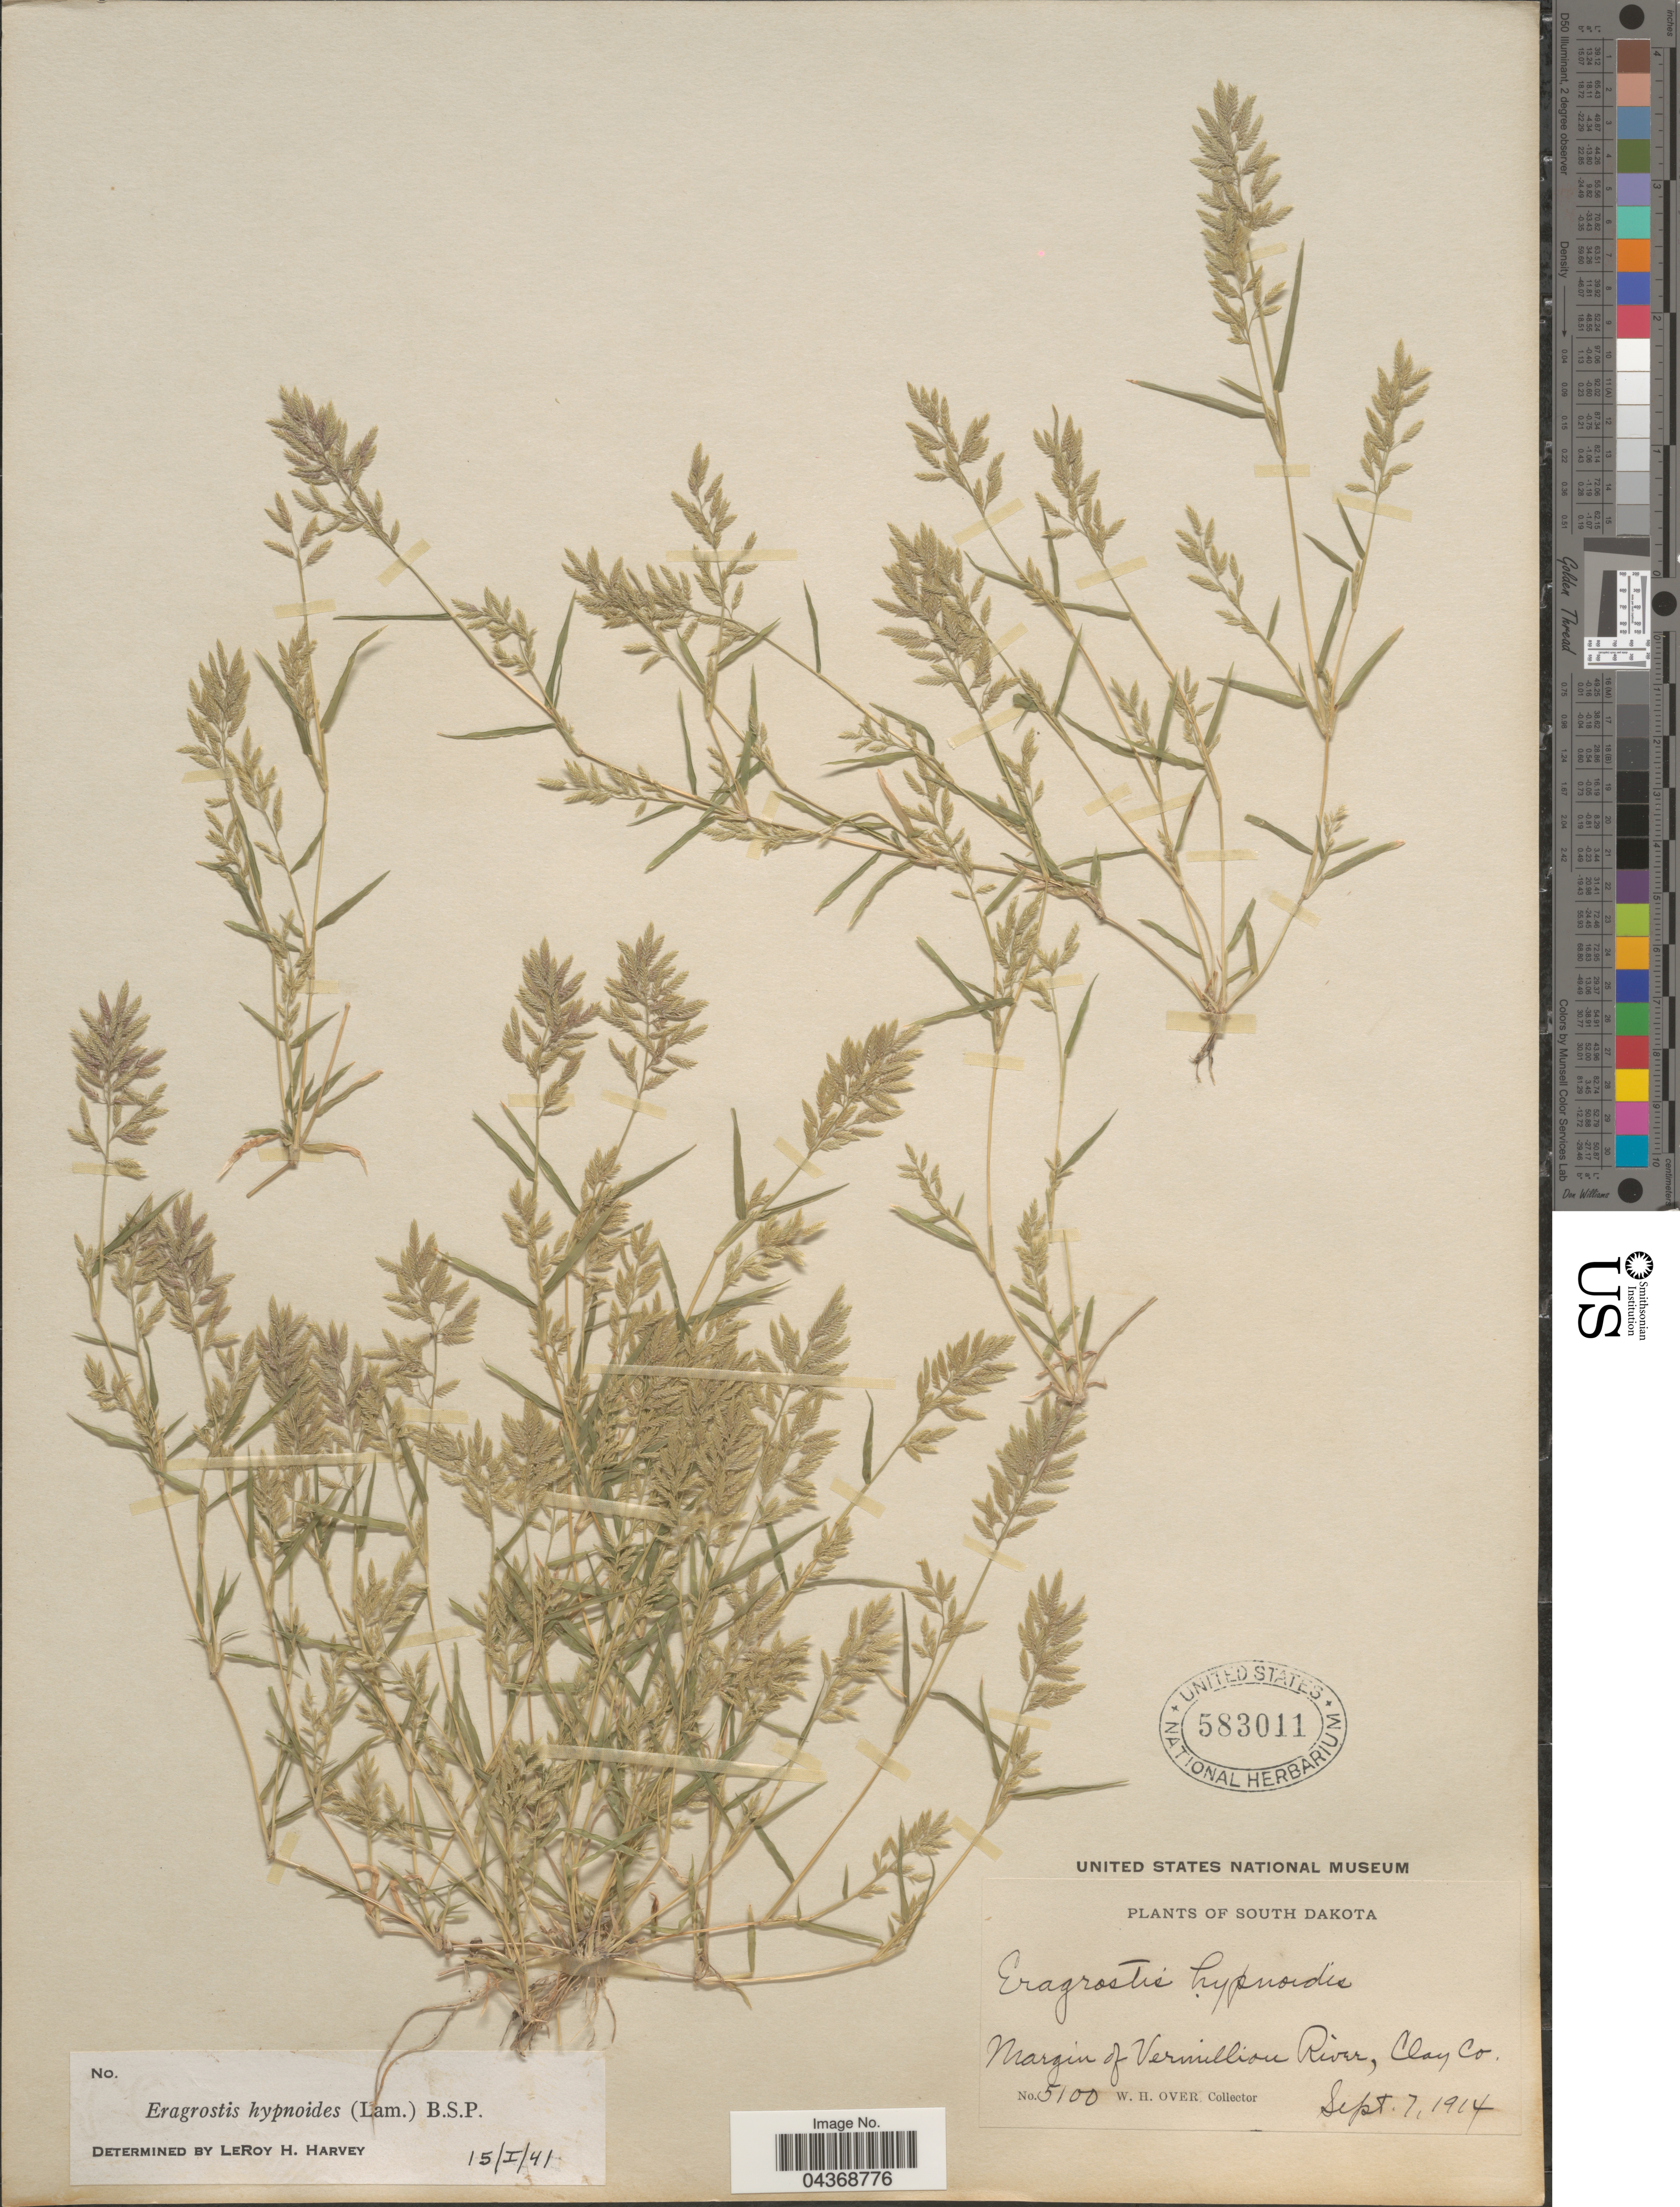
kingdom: Plantae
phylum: Tracheophyta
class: Liliopsida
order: Poales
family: Poaceae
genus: Eragrostis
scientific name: Eragrostis hypnoides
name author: (Lam.) Britton, Stearns & Poggenb.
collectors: W. Over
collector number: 5100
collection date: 1914-09-07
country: United States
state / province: South Dakota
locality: Margin of Vermillion River, Clay Co.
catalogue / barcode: US 583011